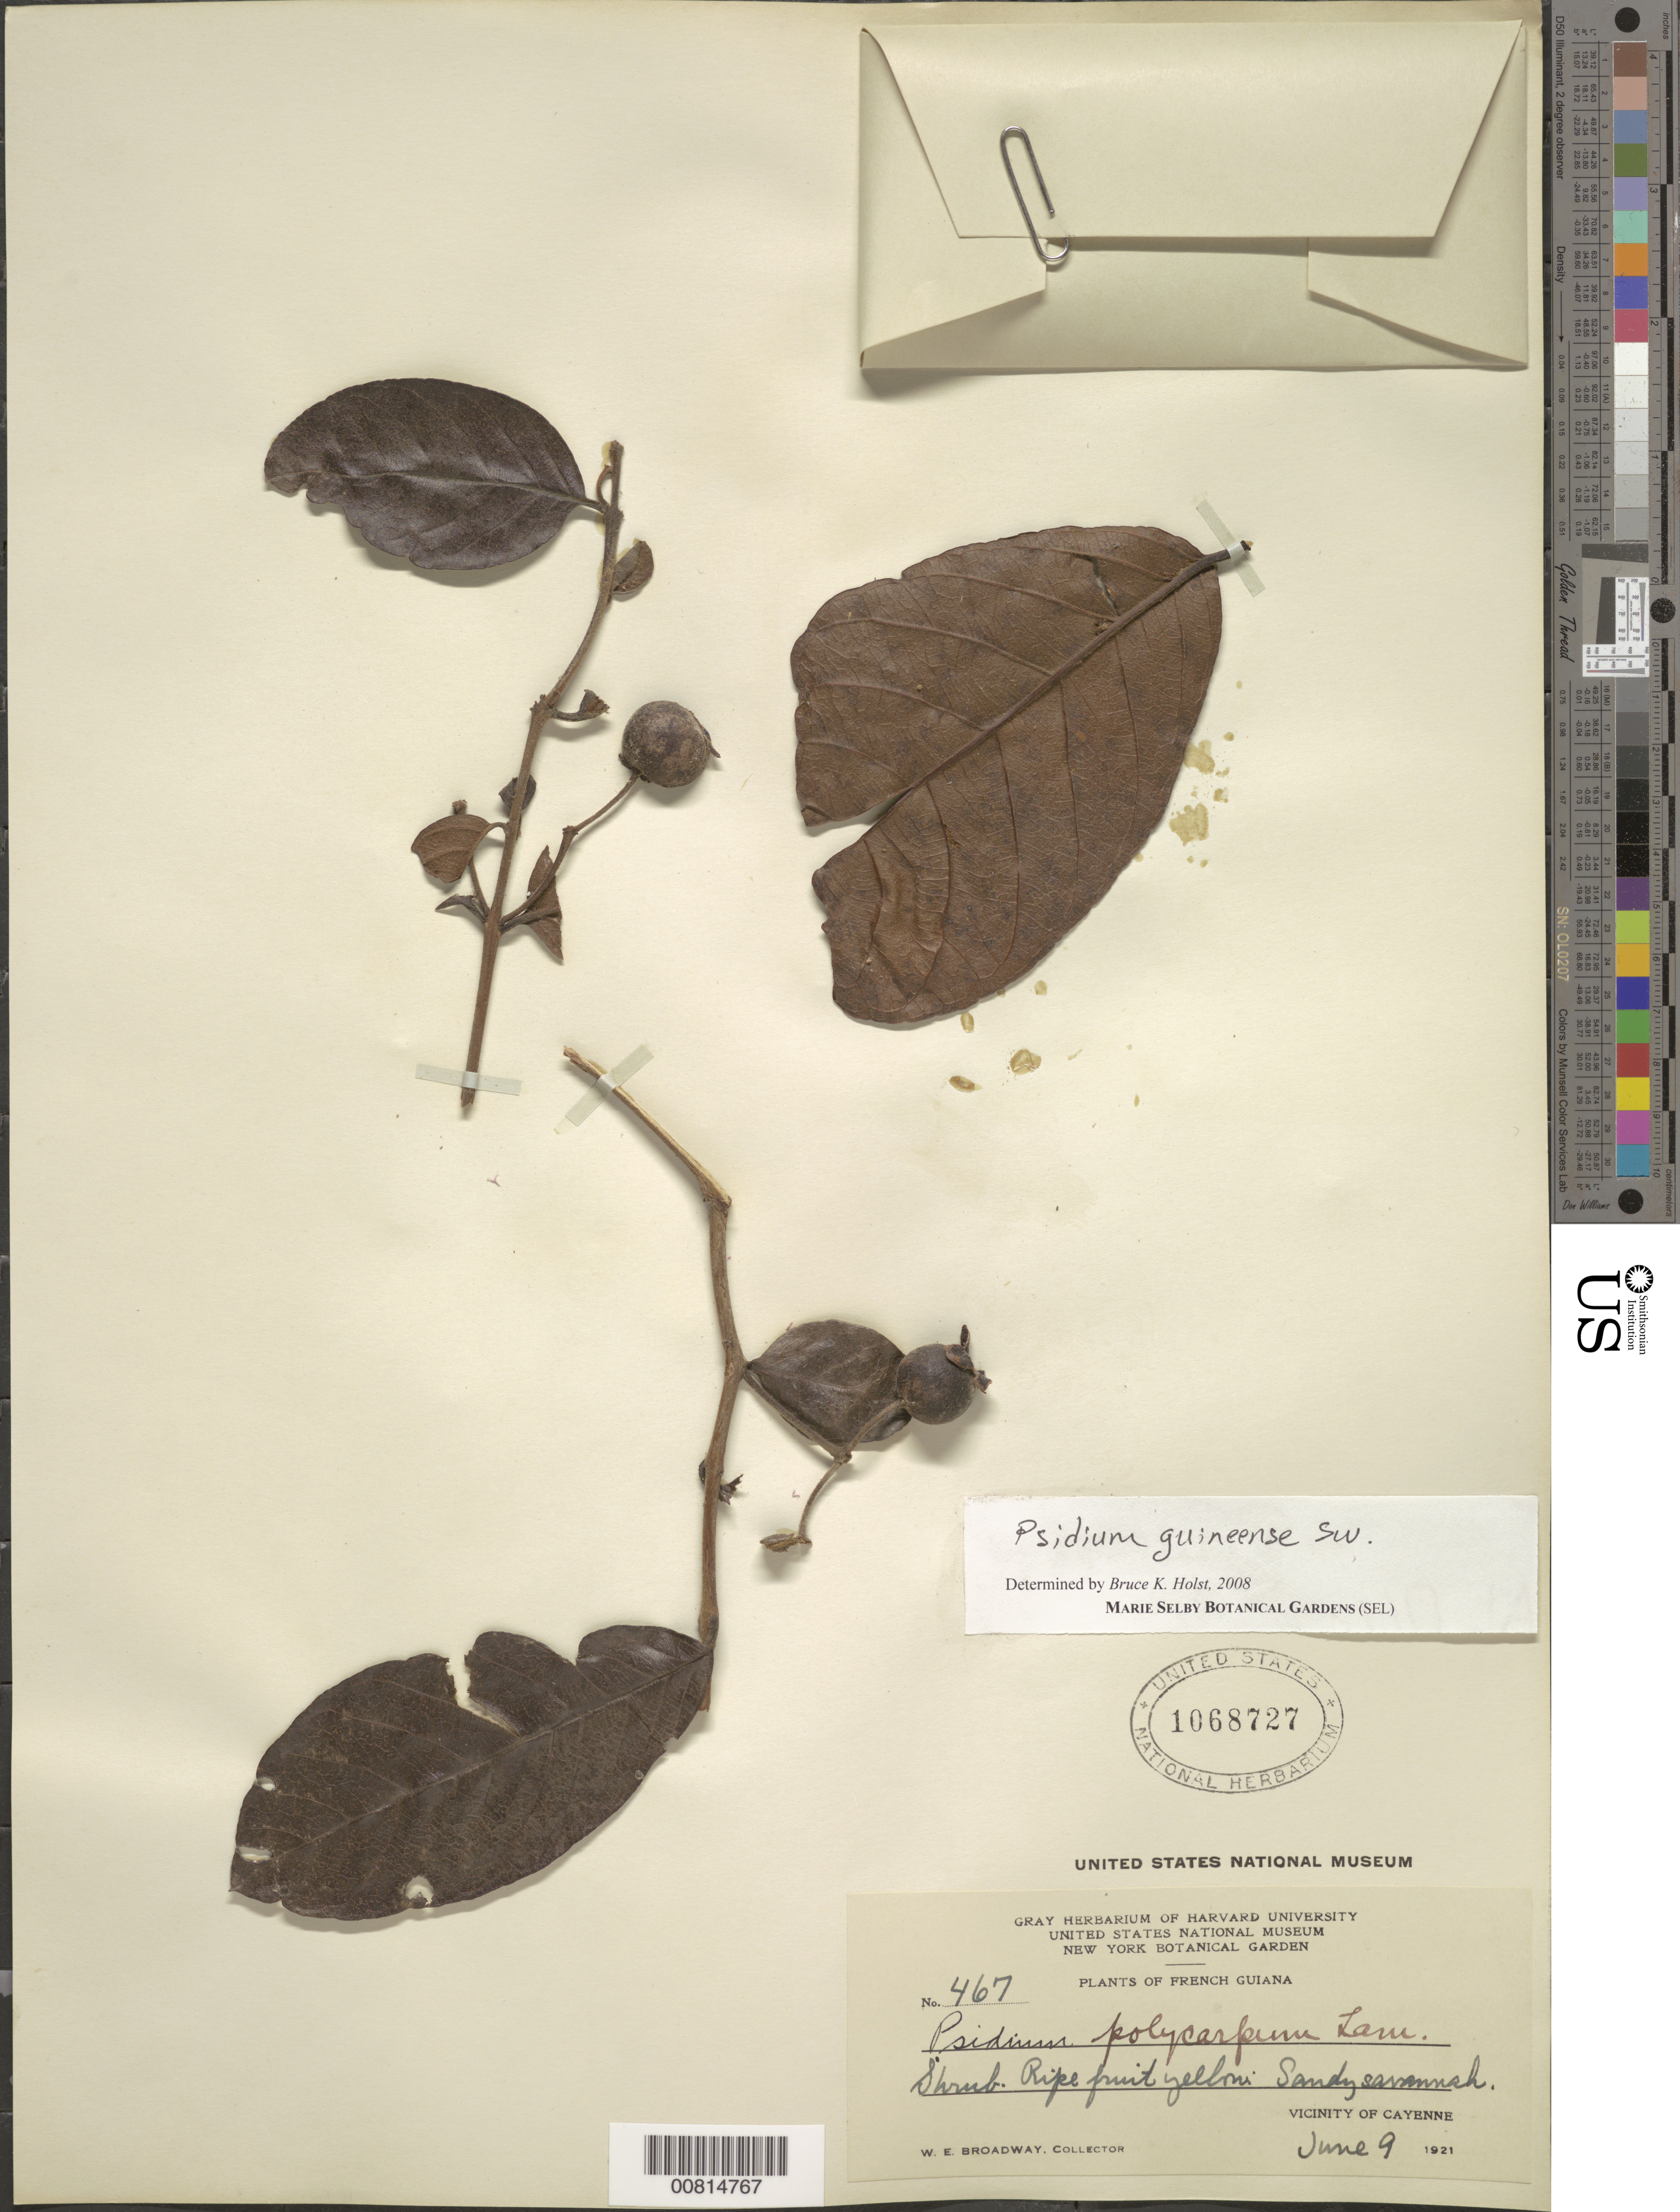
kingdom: Plantae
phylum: Tracheophyta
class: Magnoliopsida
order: Myrtales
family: Myrtaceae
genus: Psidium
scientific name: Psidium guianense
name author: Pers.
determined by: Holst, Bruce K.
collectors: W. E. Broadway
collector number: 467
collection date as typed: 9-Jun-21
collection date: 1921-06-09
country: French Guiana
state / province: Cayenne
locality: Cayenne, vic.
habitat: Sandy savanna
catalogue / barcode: US 1068727